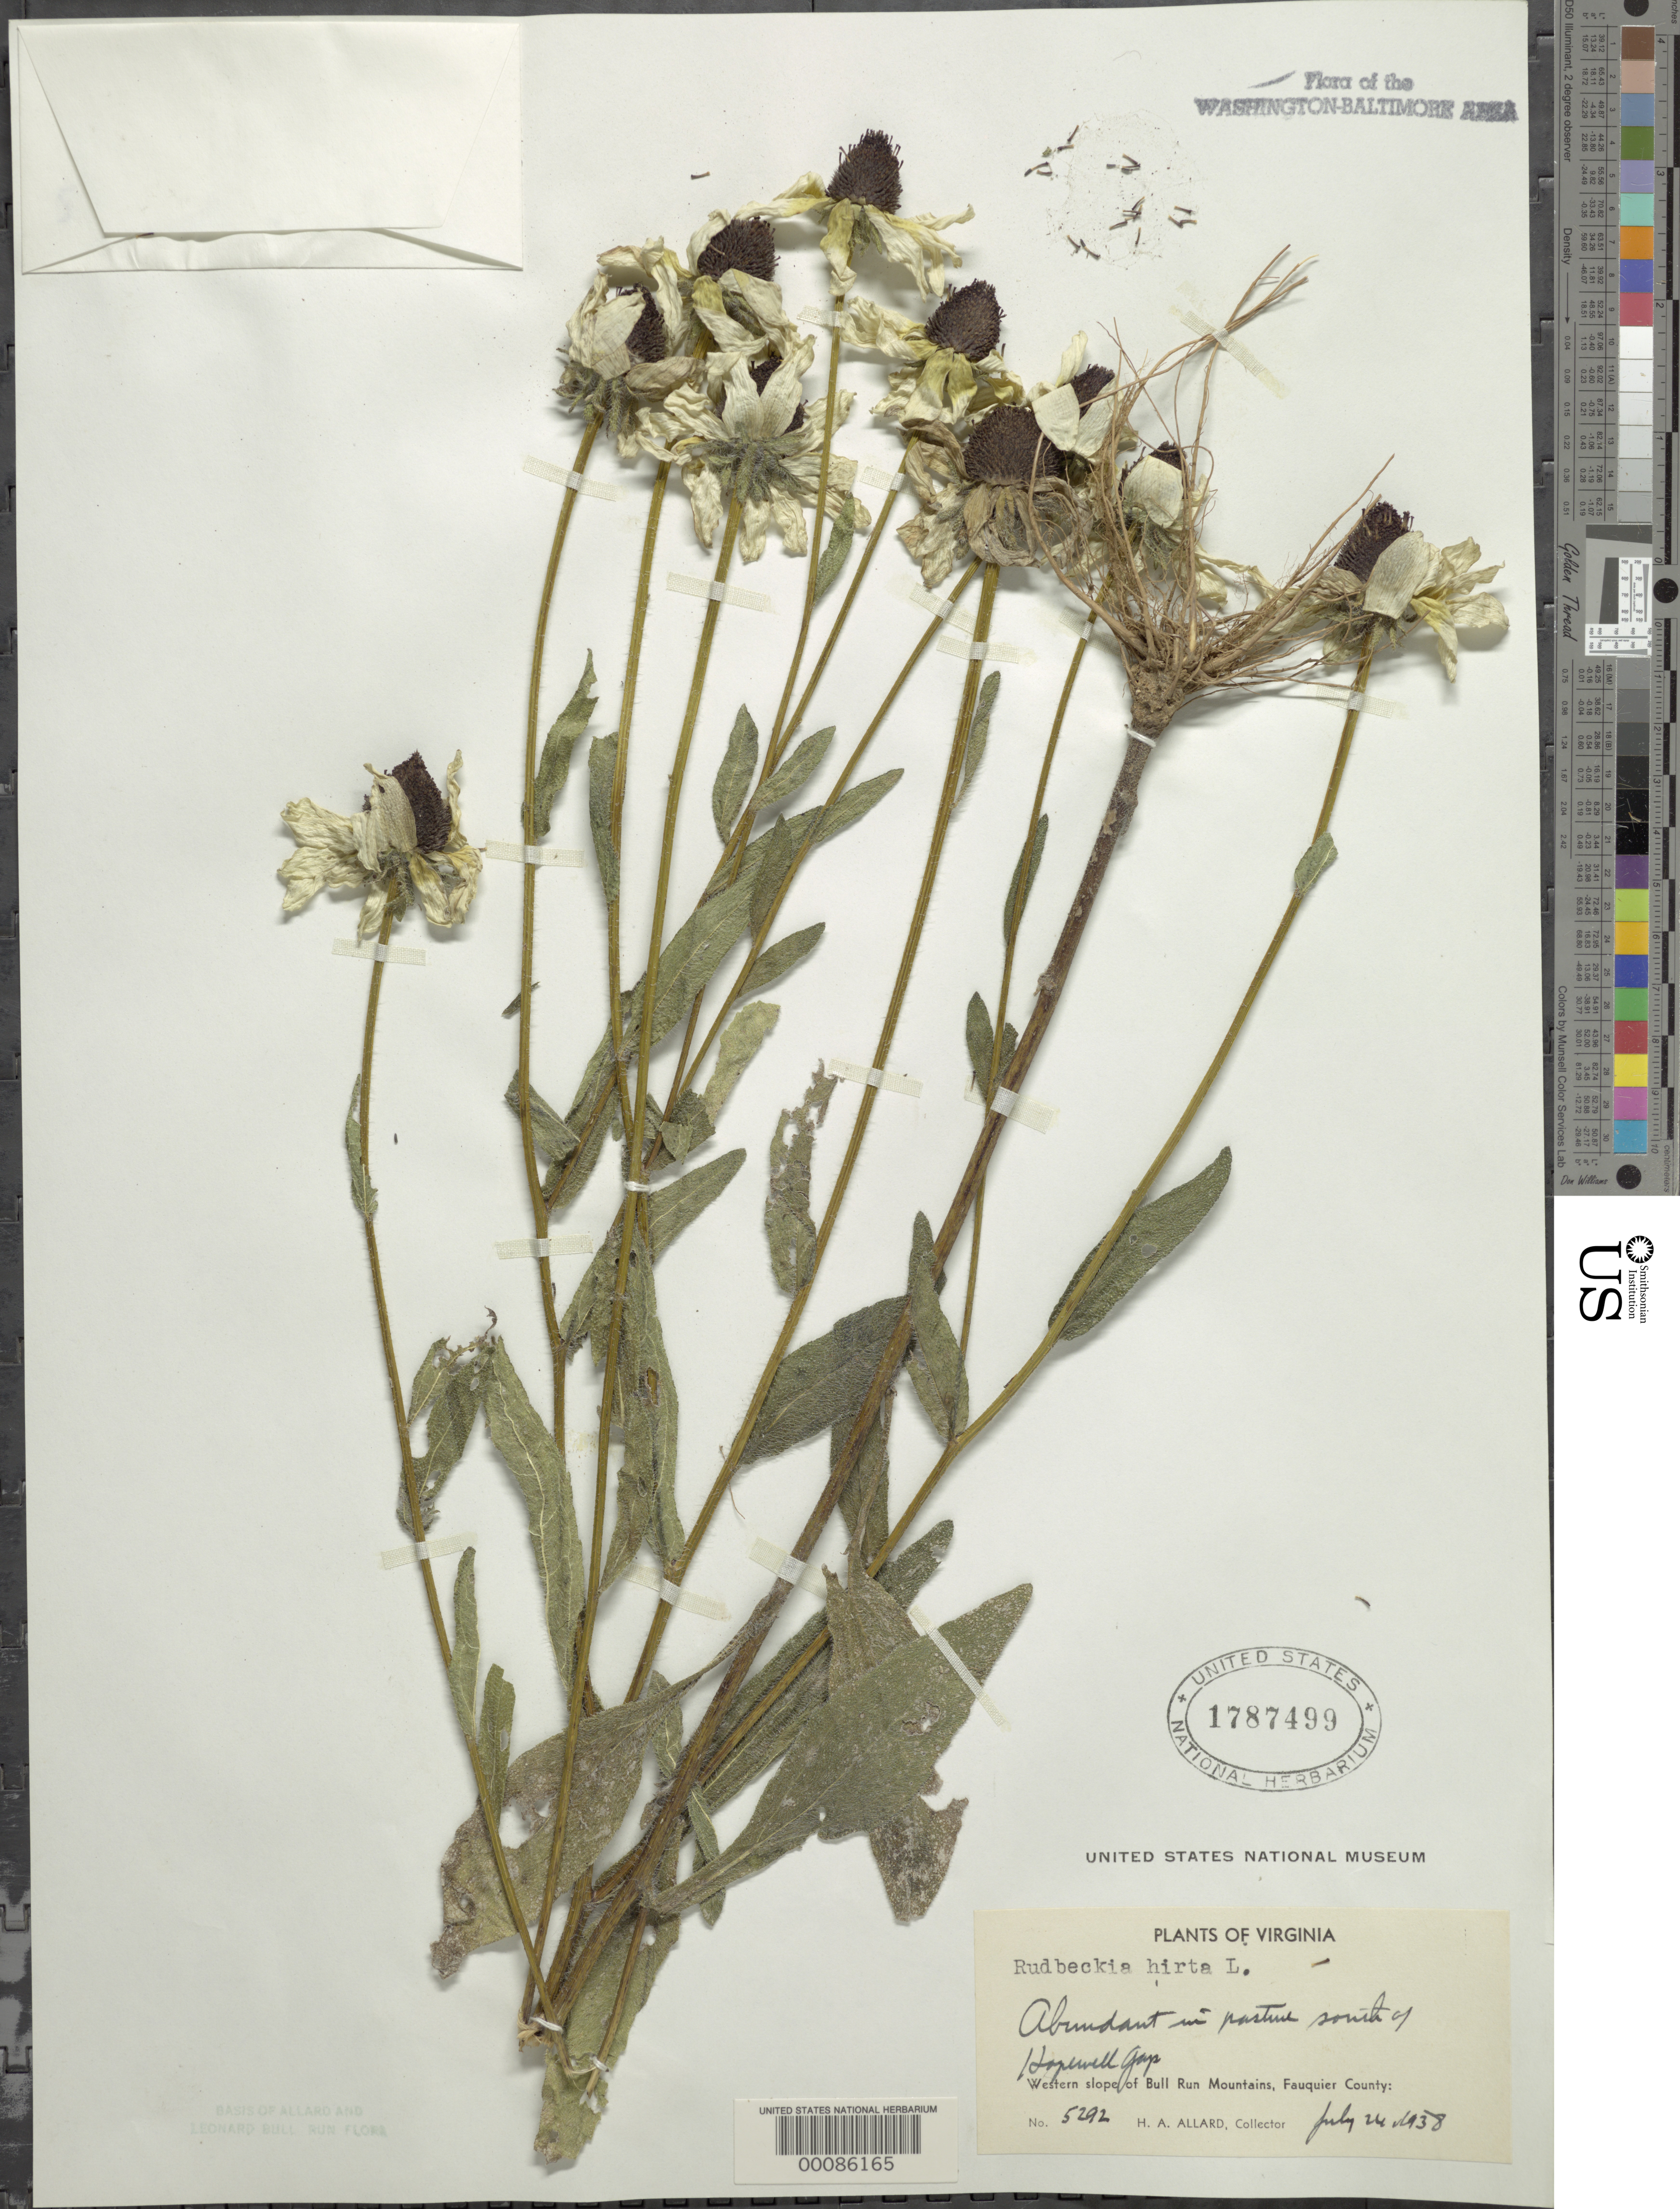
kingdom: Plantae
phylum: Tracheophyta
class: Magnoliopsida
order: Asterales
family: Asteraceae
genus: Rudbeckia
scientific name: Rudbeckia hirta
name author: L.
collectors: H. A. Allard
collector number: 5292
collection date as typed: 26 Jul 1938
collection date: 1938-07-26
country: United States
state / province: Virginia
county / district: Fauquier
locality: South of Hopewell Gap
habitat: Pasture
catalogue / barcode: US 1787499